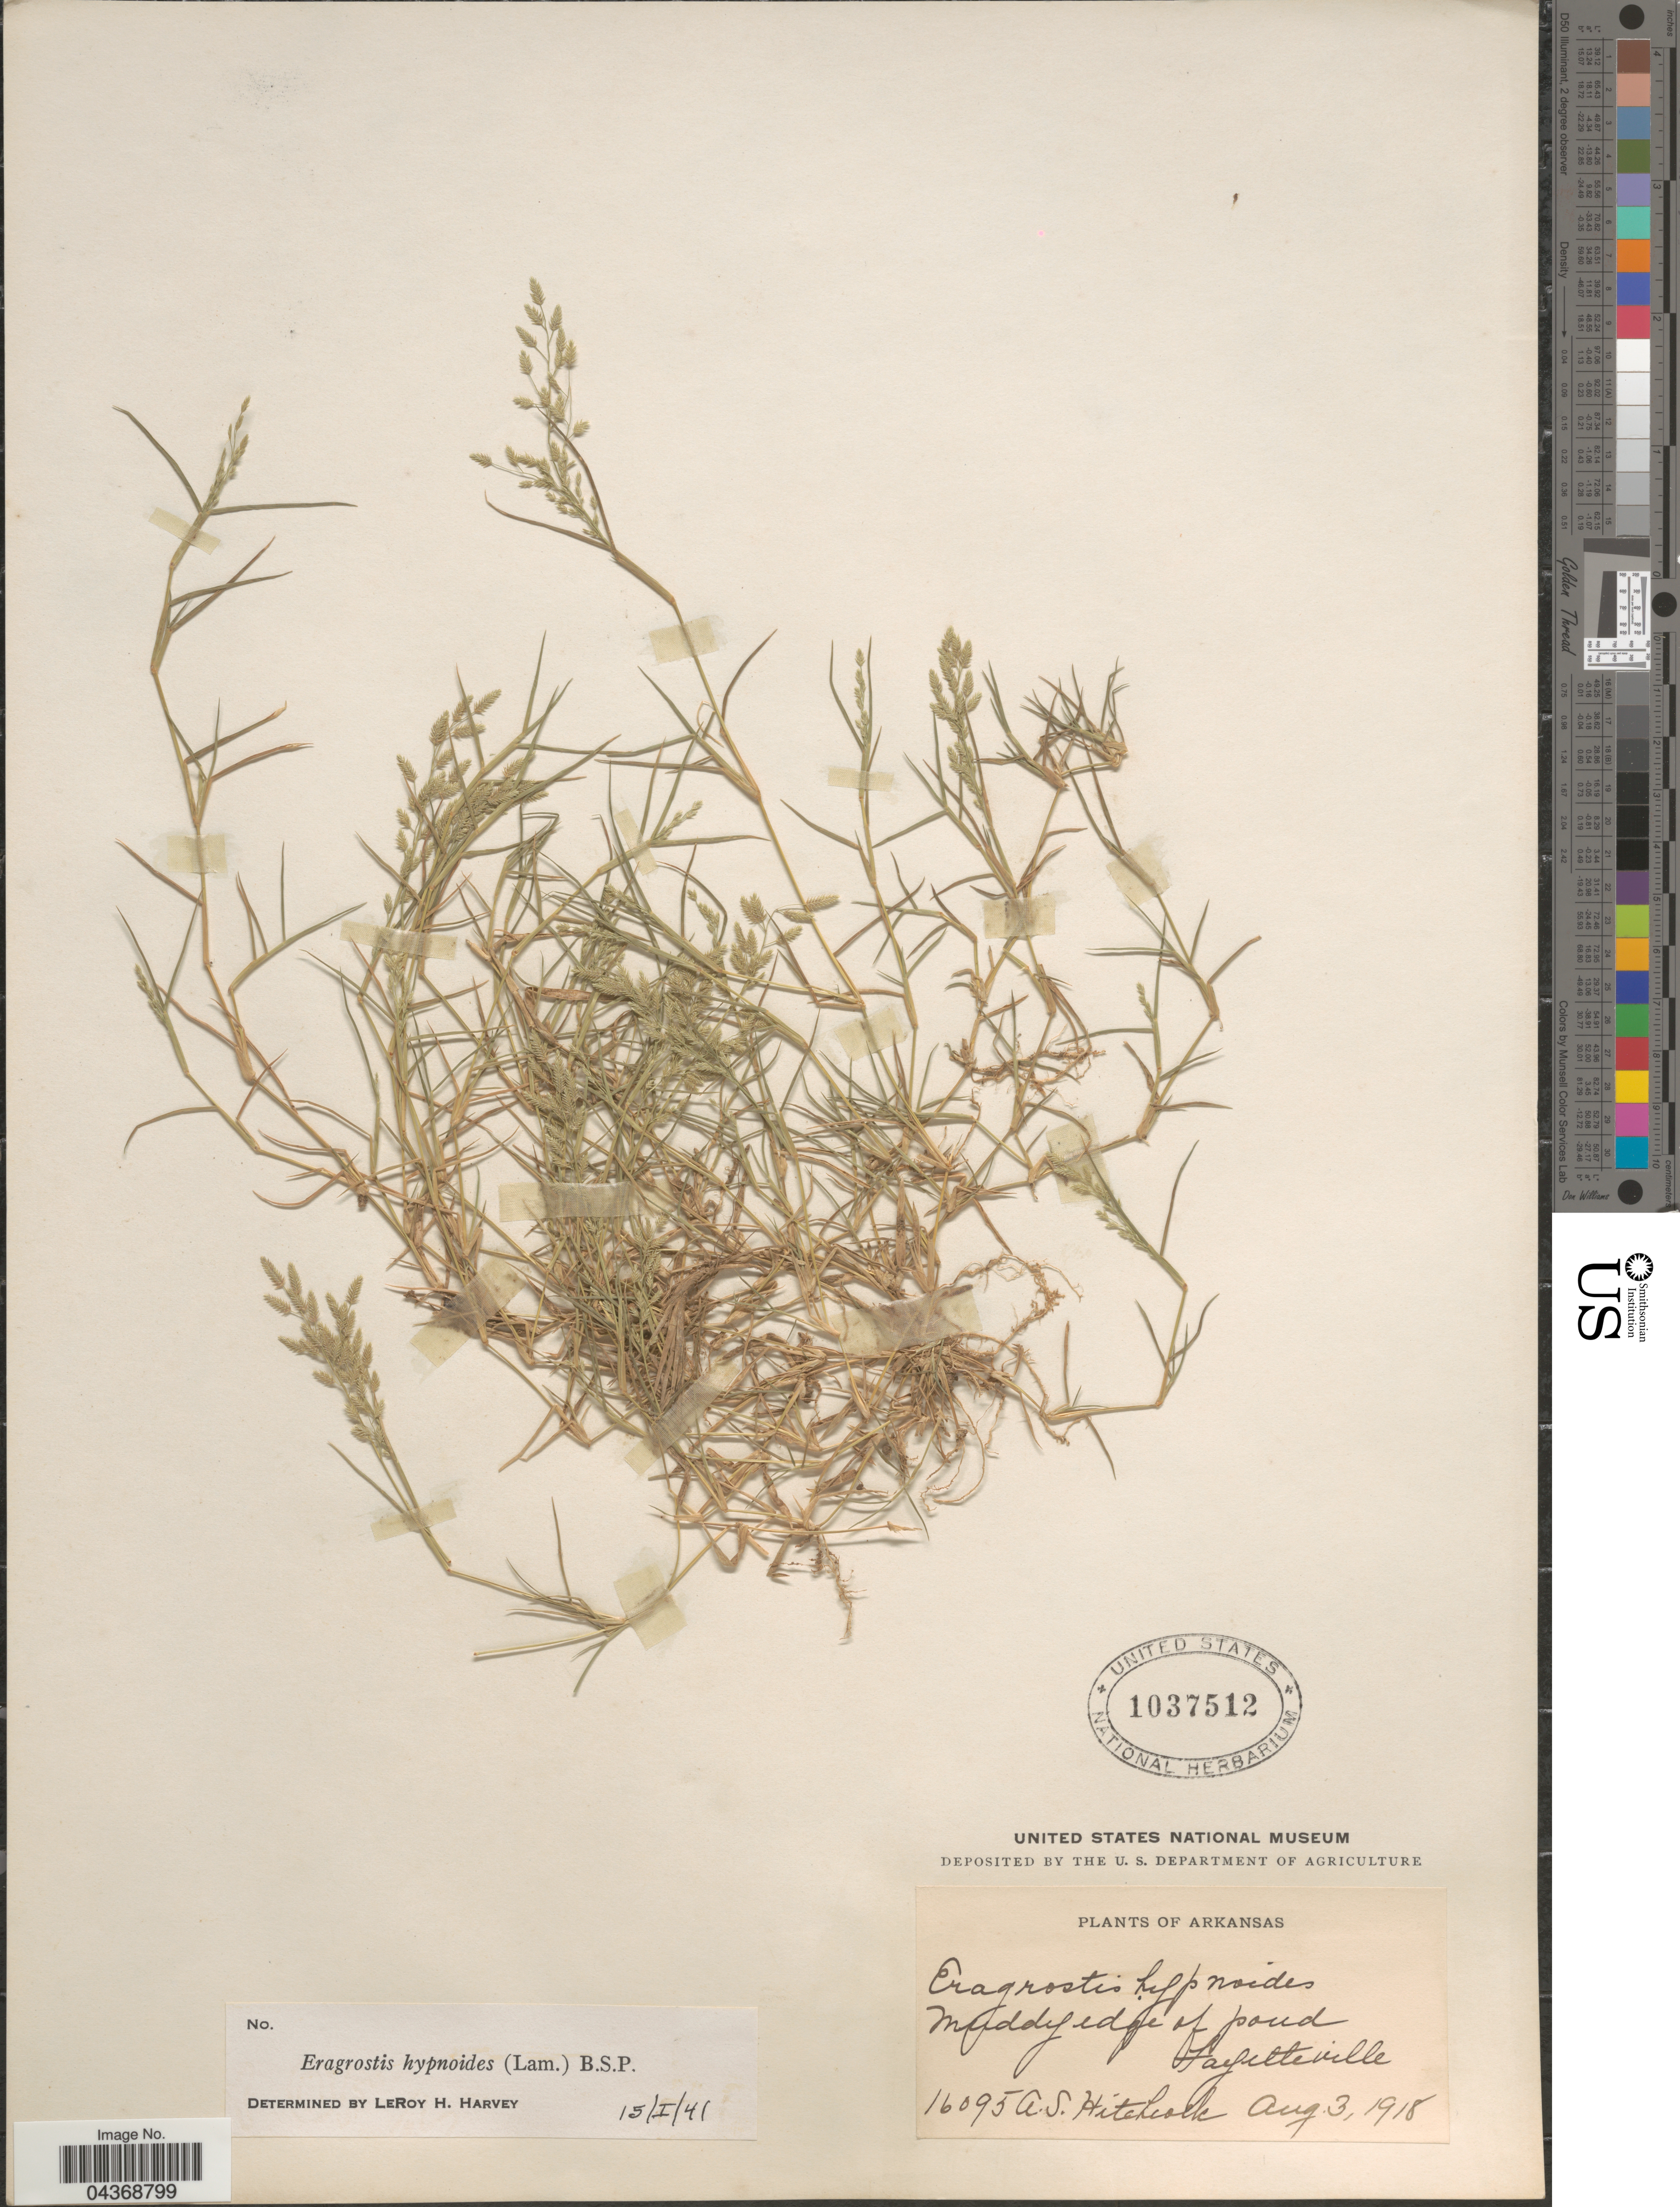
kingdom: Plantae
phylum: Tracheophyta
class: Liliopsida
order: Poales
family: Poaceae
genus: Eragrostis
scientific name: Eragrostis hypnoides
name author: (Lam.) Britton, Stearns & Poggenb.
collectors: A. S. Hitchcock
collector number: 16095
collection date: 1918-08-03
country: United States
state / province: Arkansas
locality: Fayetteville.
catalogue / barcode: US 1037512